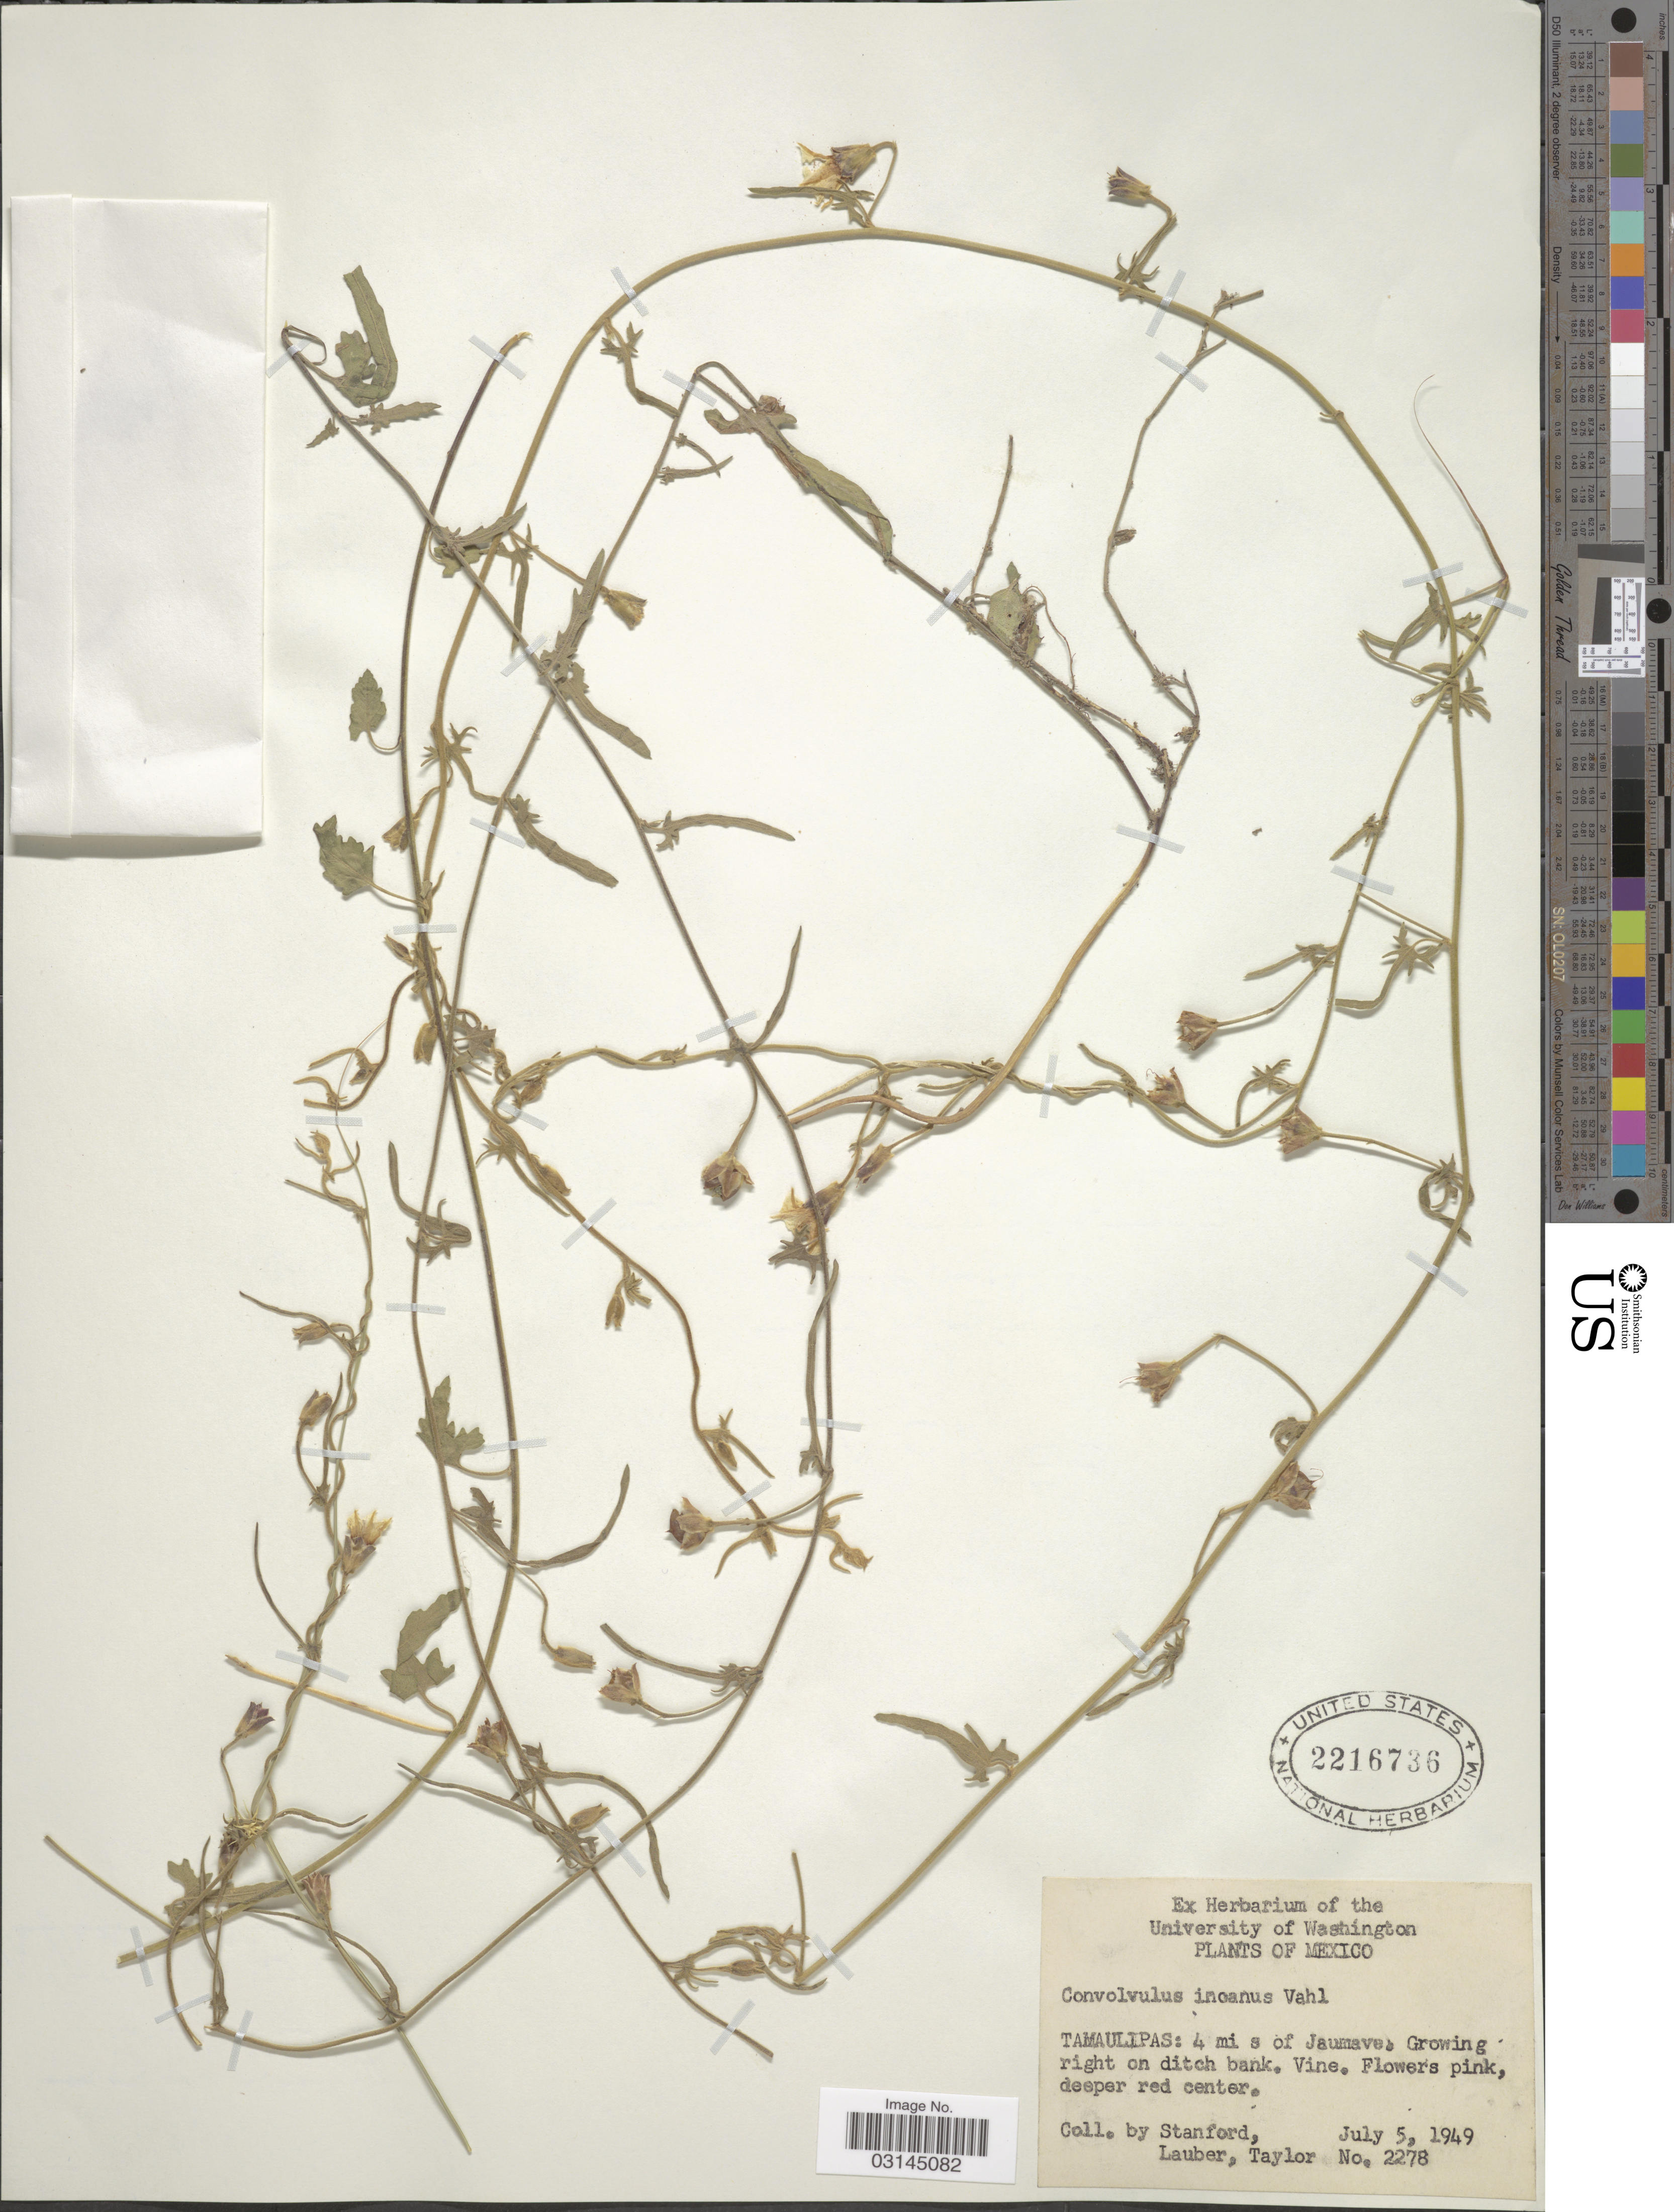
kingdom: Plantae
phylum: Tracheophyta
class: Magnoliopsida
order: Solanales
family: Convolvulaceae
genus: Convolvulus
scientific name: Convolvulus incanus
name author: Vahl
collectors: -. Stanford, Lauber, -- & -- Taylor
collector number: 2278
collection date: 1949-07-05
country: Mexico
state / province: Tamaulipas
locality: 4 mi s of Jaumave.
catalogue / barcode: US 2216736